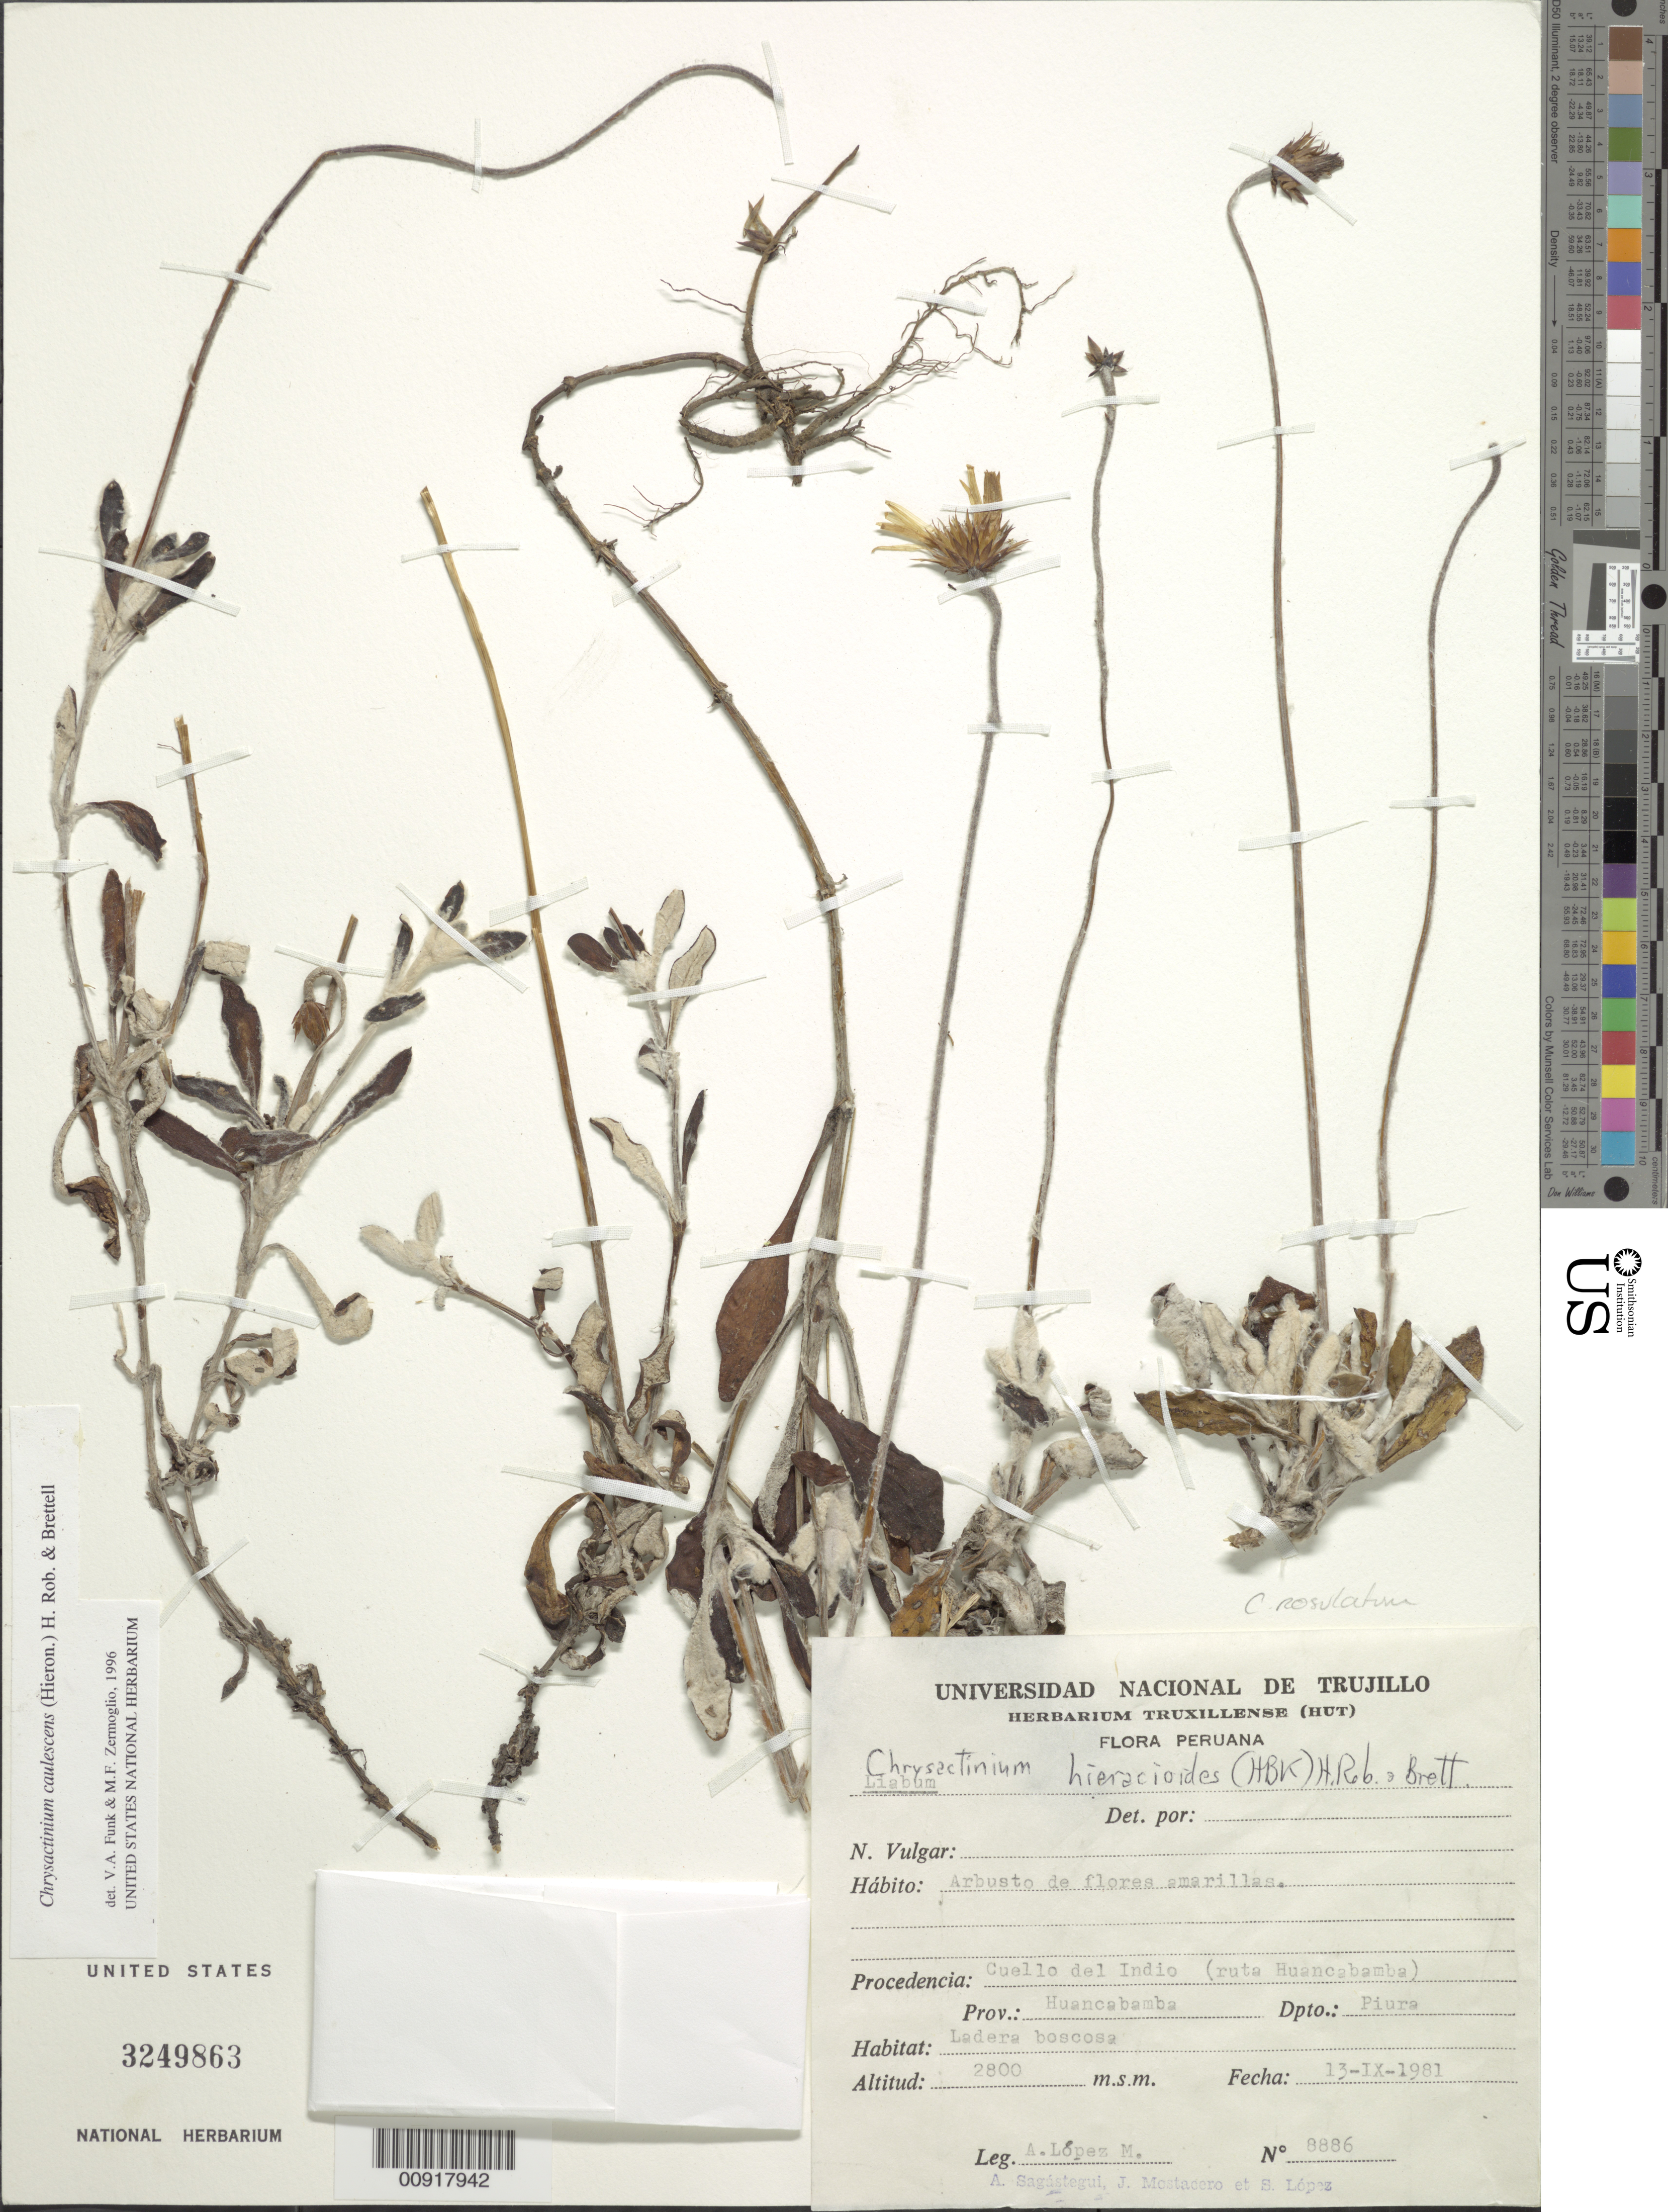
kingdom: Plantae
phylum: Tracheophyta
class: Magnoliopsida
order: Asterales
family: Asteraceae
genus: Chrysactinium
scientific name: Chrysactinium caulescens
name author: (Hieron.) H. Rob. & Brettell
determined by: Funk, Vicki A., (BOT), Smithsonian Institution - National Museum of Natural History (UNITED STATES)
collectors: M. Lopez, A. Sagástegui A., J. Mostacero & S. Lopez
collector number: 8886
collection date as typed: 13 September 1981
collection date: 1981-09-13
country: Peru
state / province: Piura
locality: Prov. Huancabamba, Cuello del Indio (ruta Huancabamba)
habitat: Ladera boscosa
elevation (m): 2800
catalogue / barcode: US 3249863